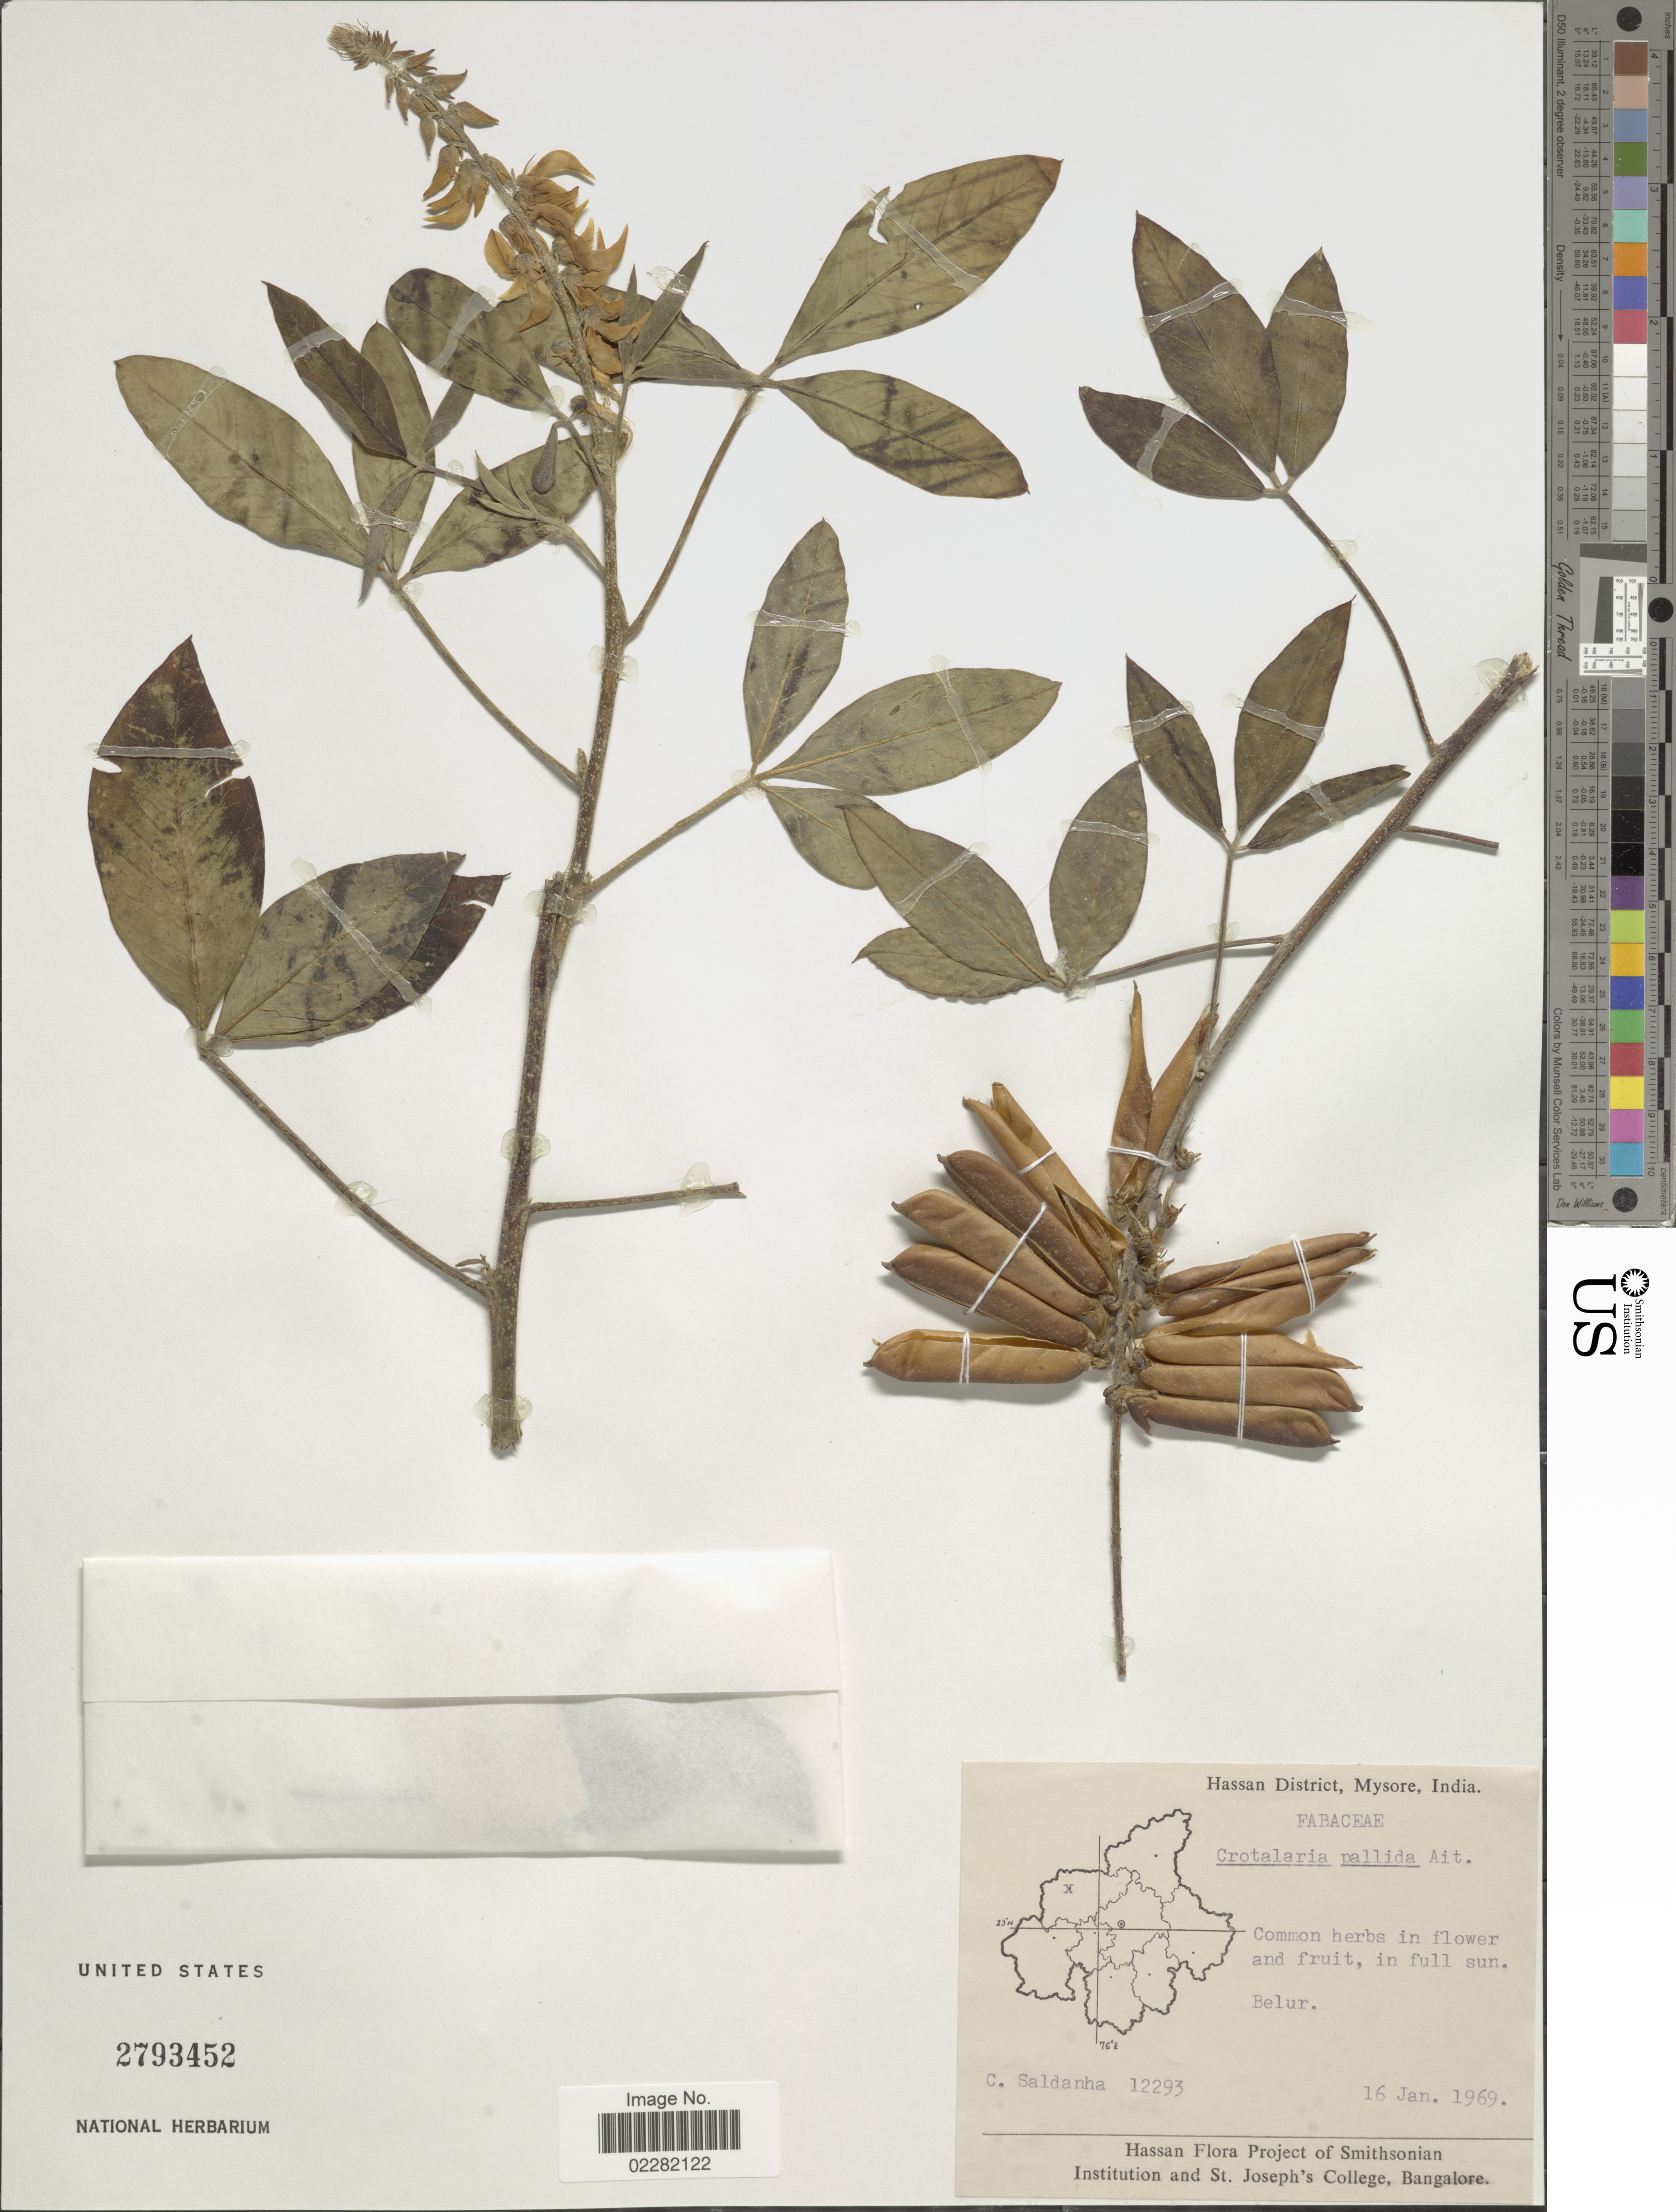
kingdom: Plantae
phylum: Tracheophyta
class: Magnoliopsida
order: Fabales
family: Fabaceae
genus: Crotalaria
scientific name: Crotalaria pallida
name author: Aiton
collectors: C. Saldanha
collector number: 12293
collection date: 1969-01-16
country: India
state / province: Karnataka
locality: Hassan District, Mysore, Belur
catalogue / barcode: US 2793452